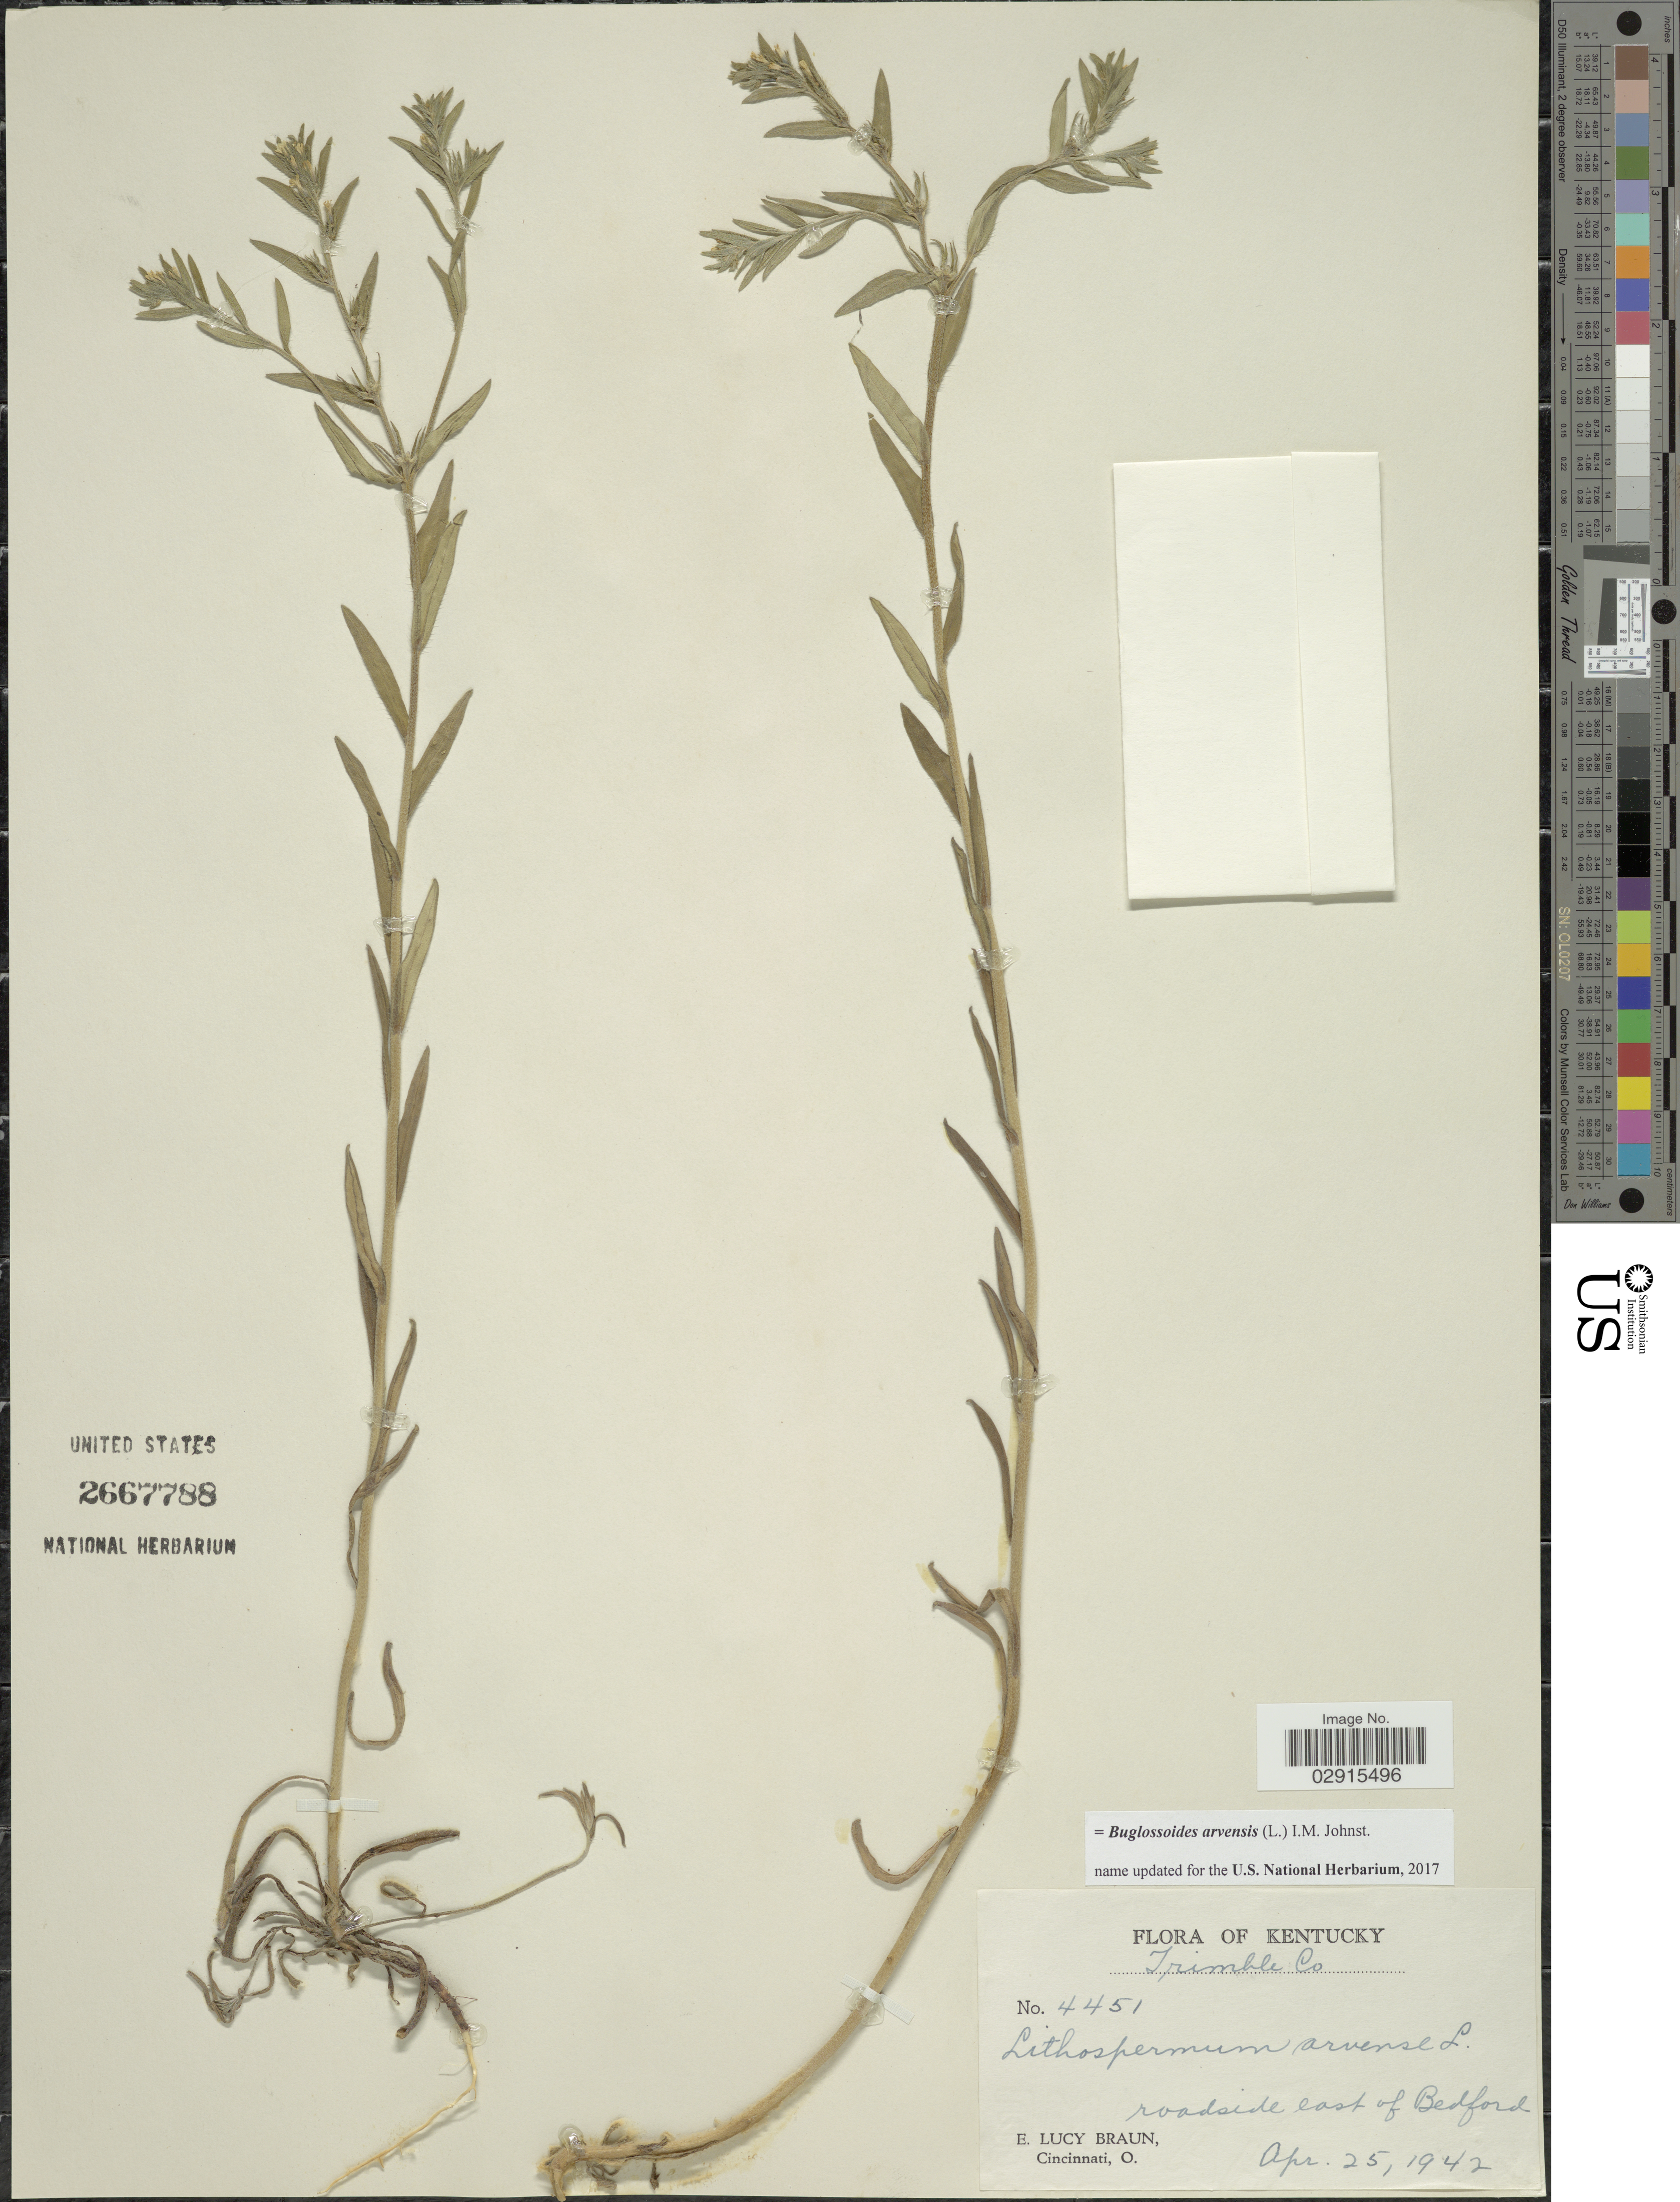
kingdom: Plantae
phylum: Tracheophyta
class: Magnoliopsida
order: Boraginales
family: Boraginaceae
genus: Buglossoides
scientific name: Buglossoides arvensis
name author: (L.) I.M. Johnst.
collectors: E. L. Braun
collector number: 4451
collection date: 1942-04-25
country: United States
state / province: Kentucky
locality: Trimble Co., roadside east of Bedford.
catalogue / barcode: US 2667788